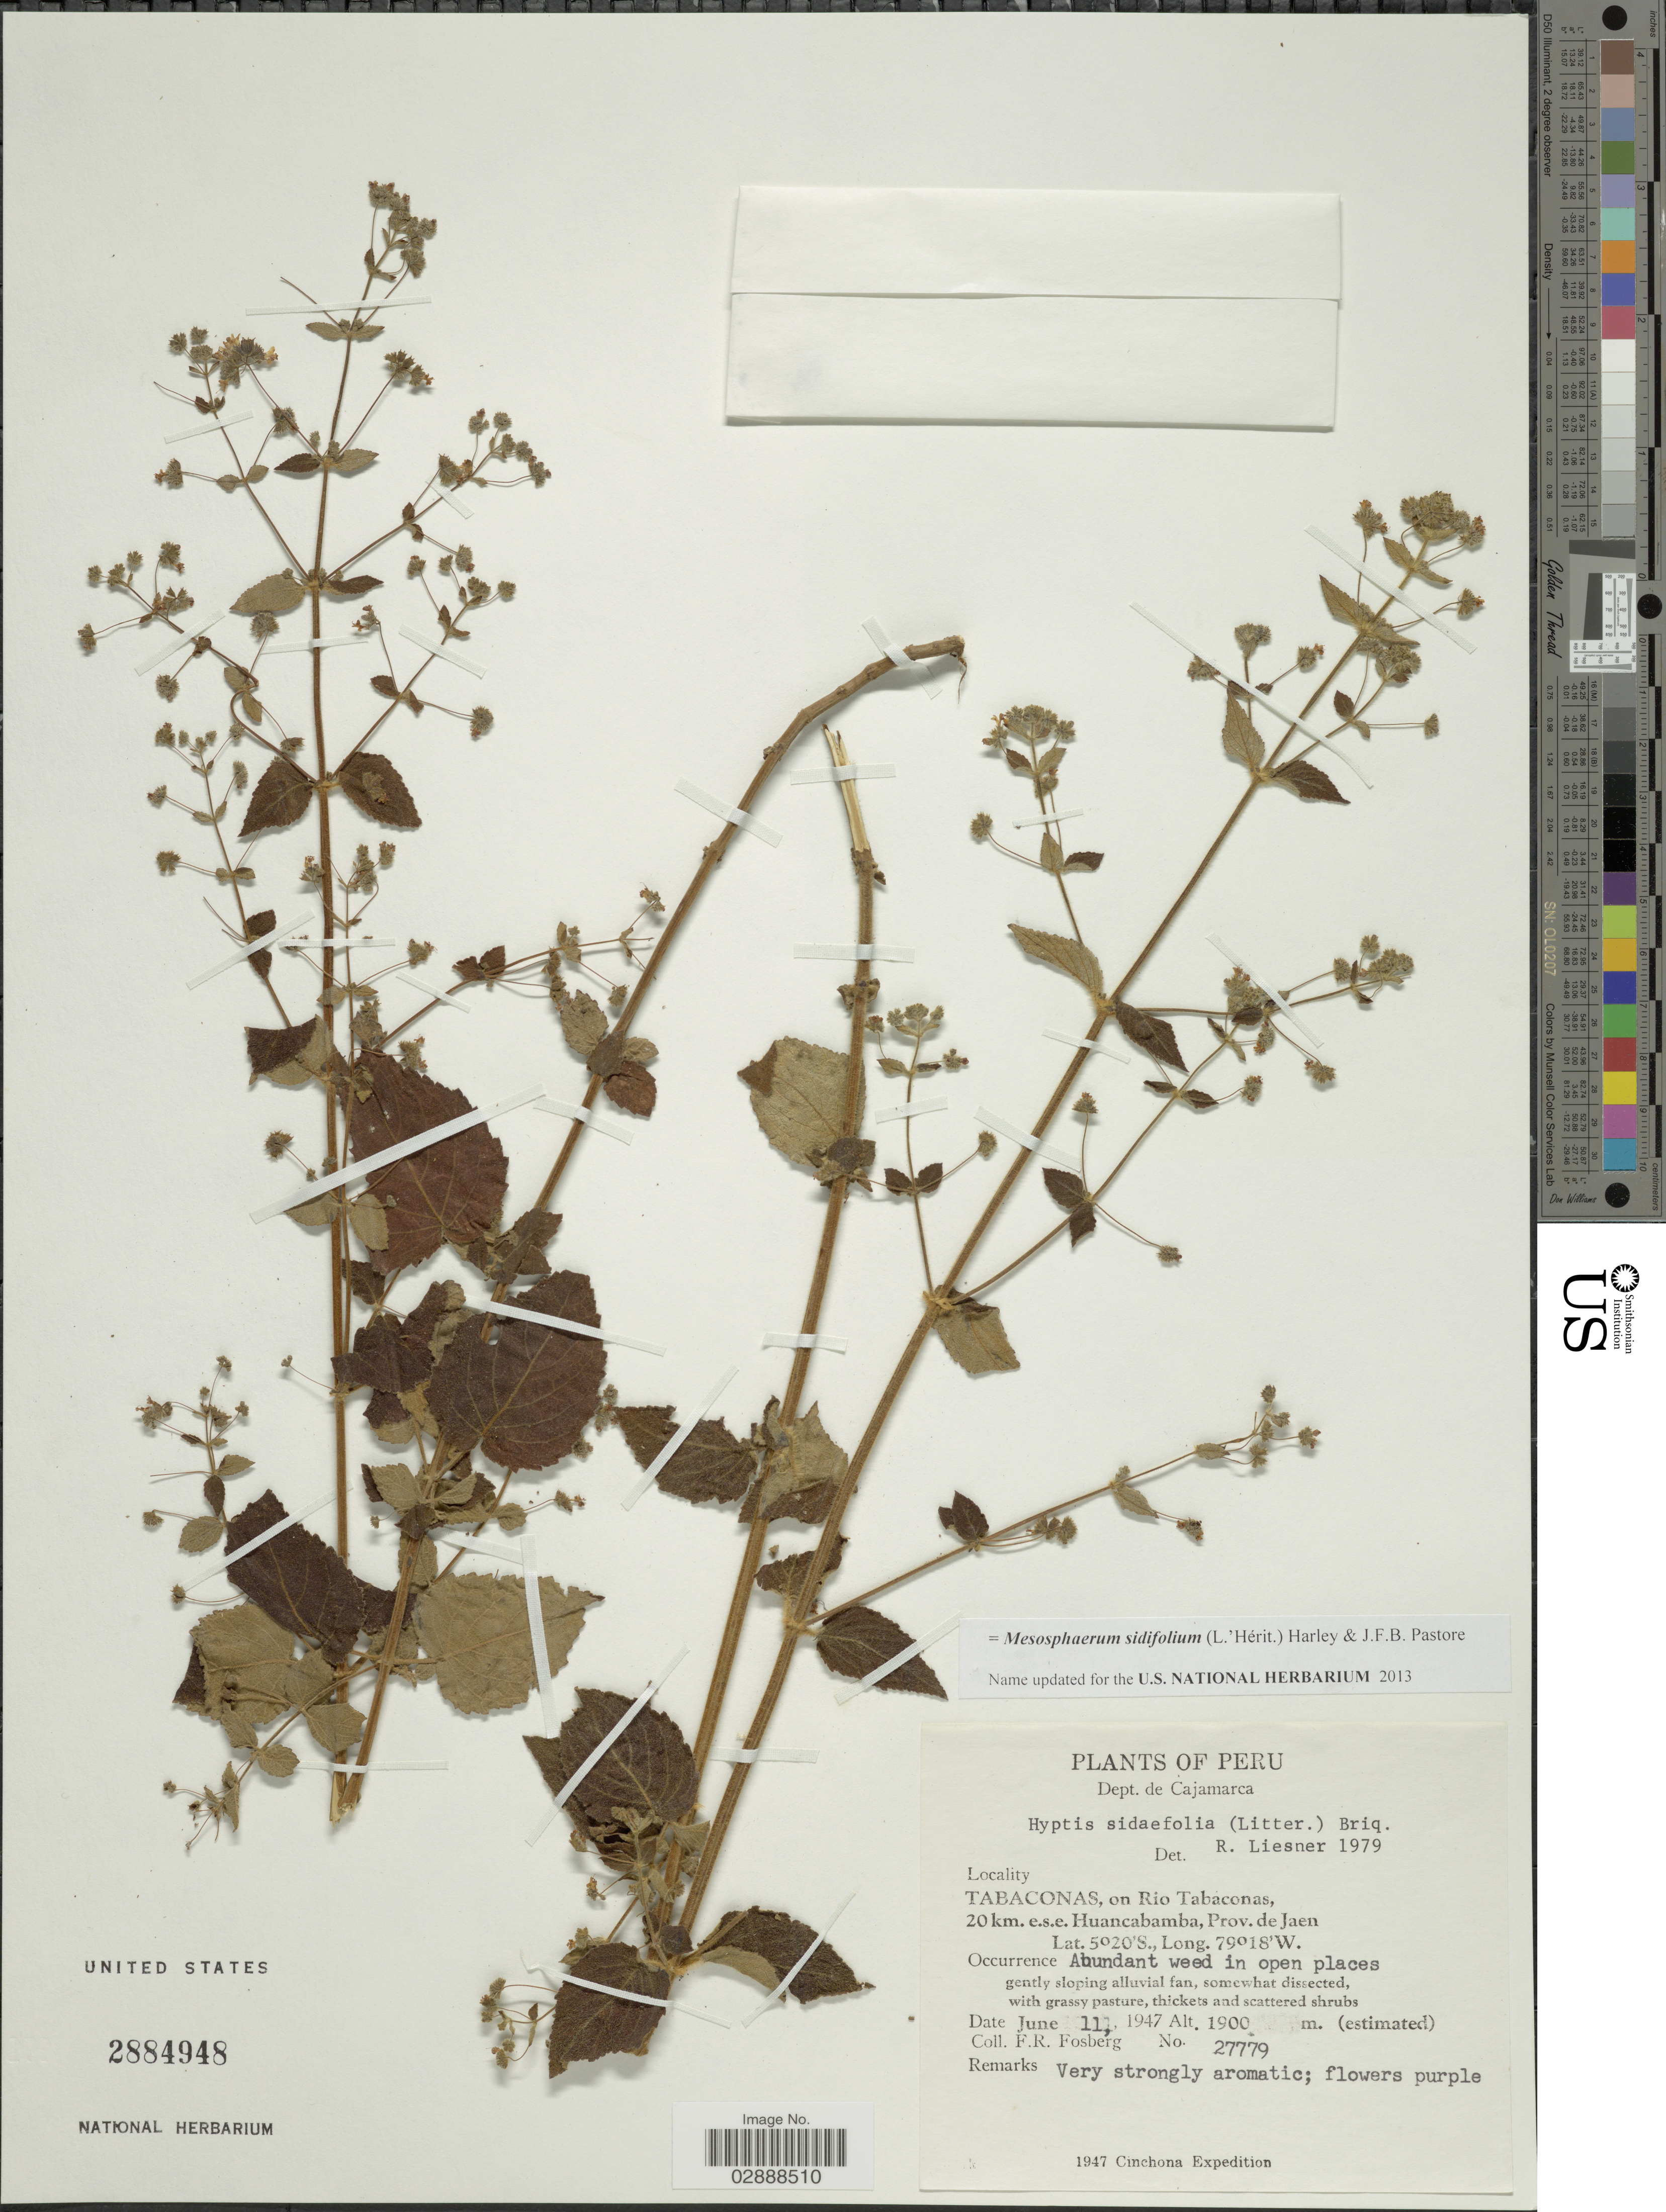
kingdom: Plantae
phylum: Tracheophyta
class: Magnoliopsida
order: Lamiales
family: Lamiaceae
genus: Mesosphaerum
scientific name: Mesosphaerum sidifolium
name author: (L'Hér.) Harley & J.F.B. Pastore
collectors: F. R. Fosberg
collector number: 27779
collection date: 1947-06-11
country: Peru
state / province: Cajamarca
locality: Dept. de Cajamarca, Tabaconas, on Rio Tabaconas, 20 km. e.s.e. Huancabamba, Prov. de Jaen.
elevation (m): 1900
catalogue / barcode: US 2884948